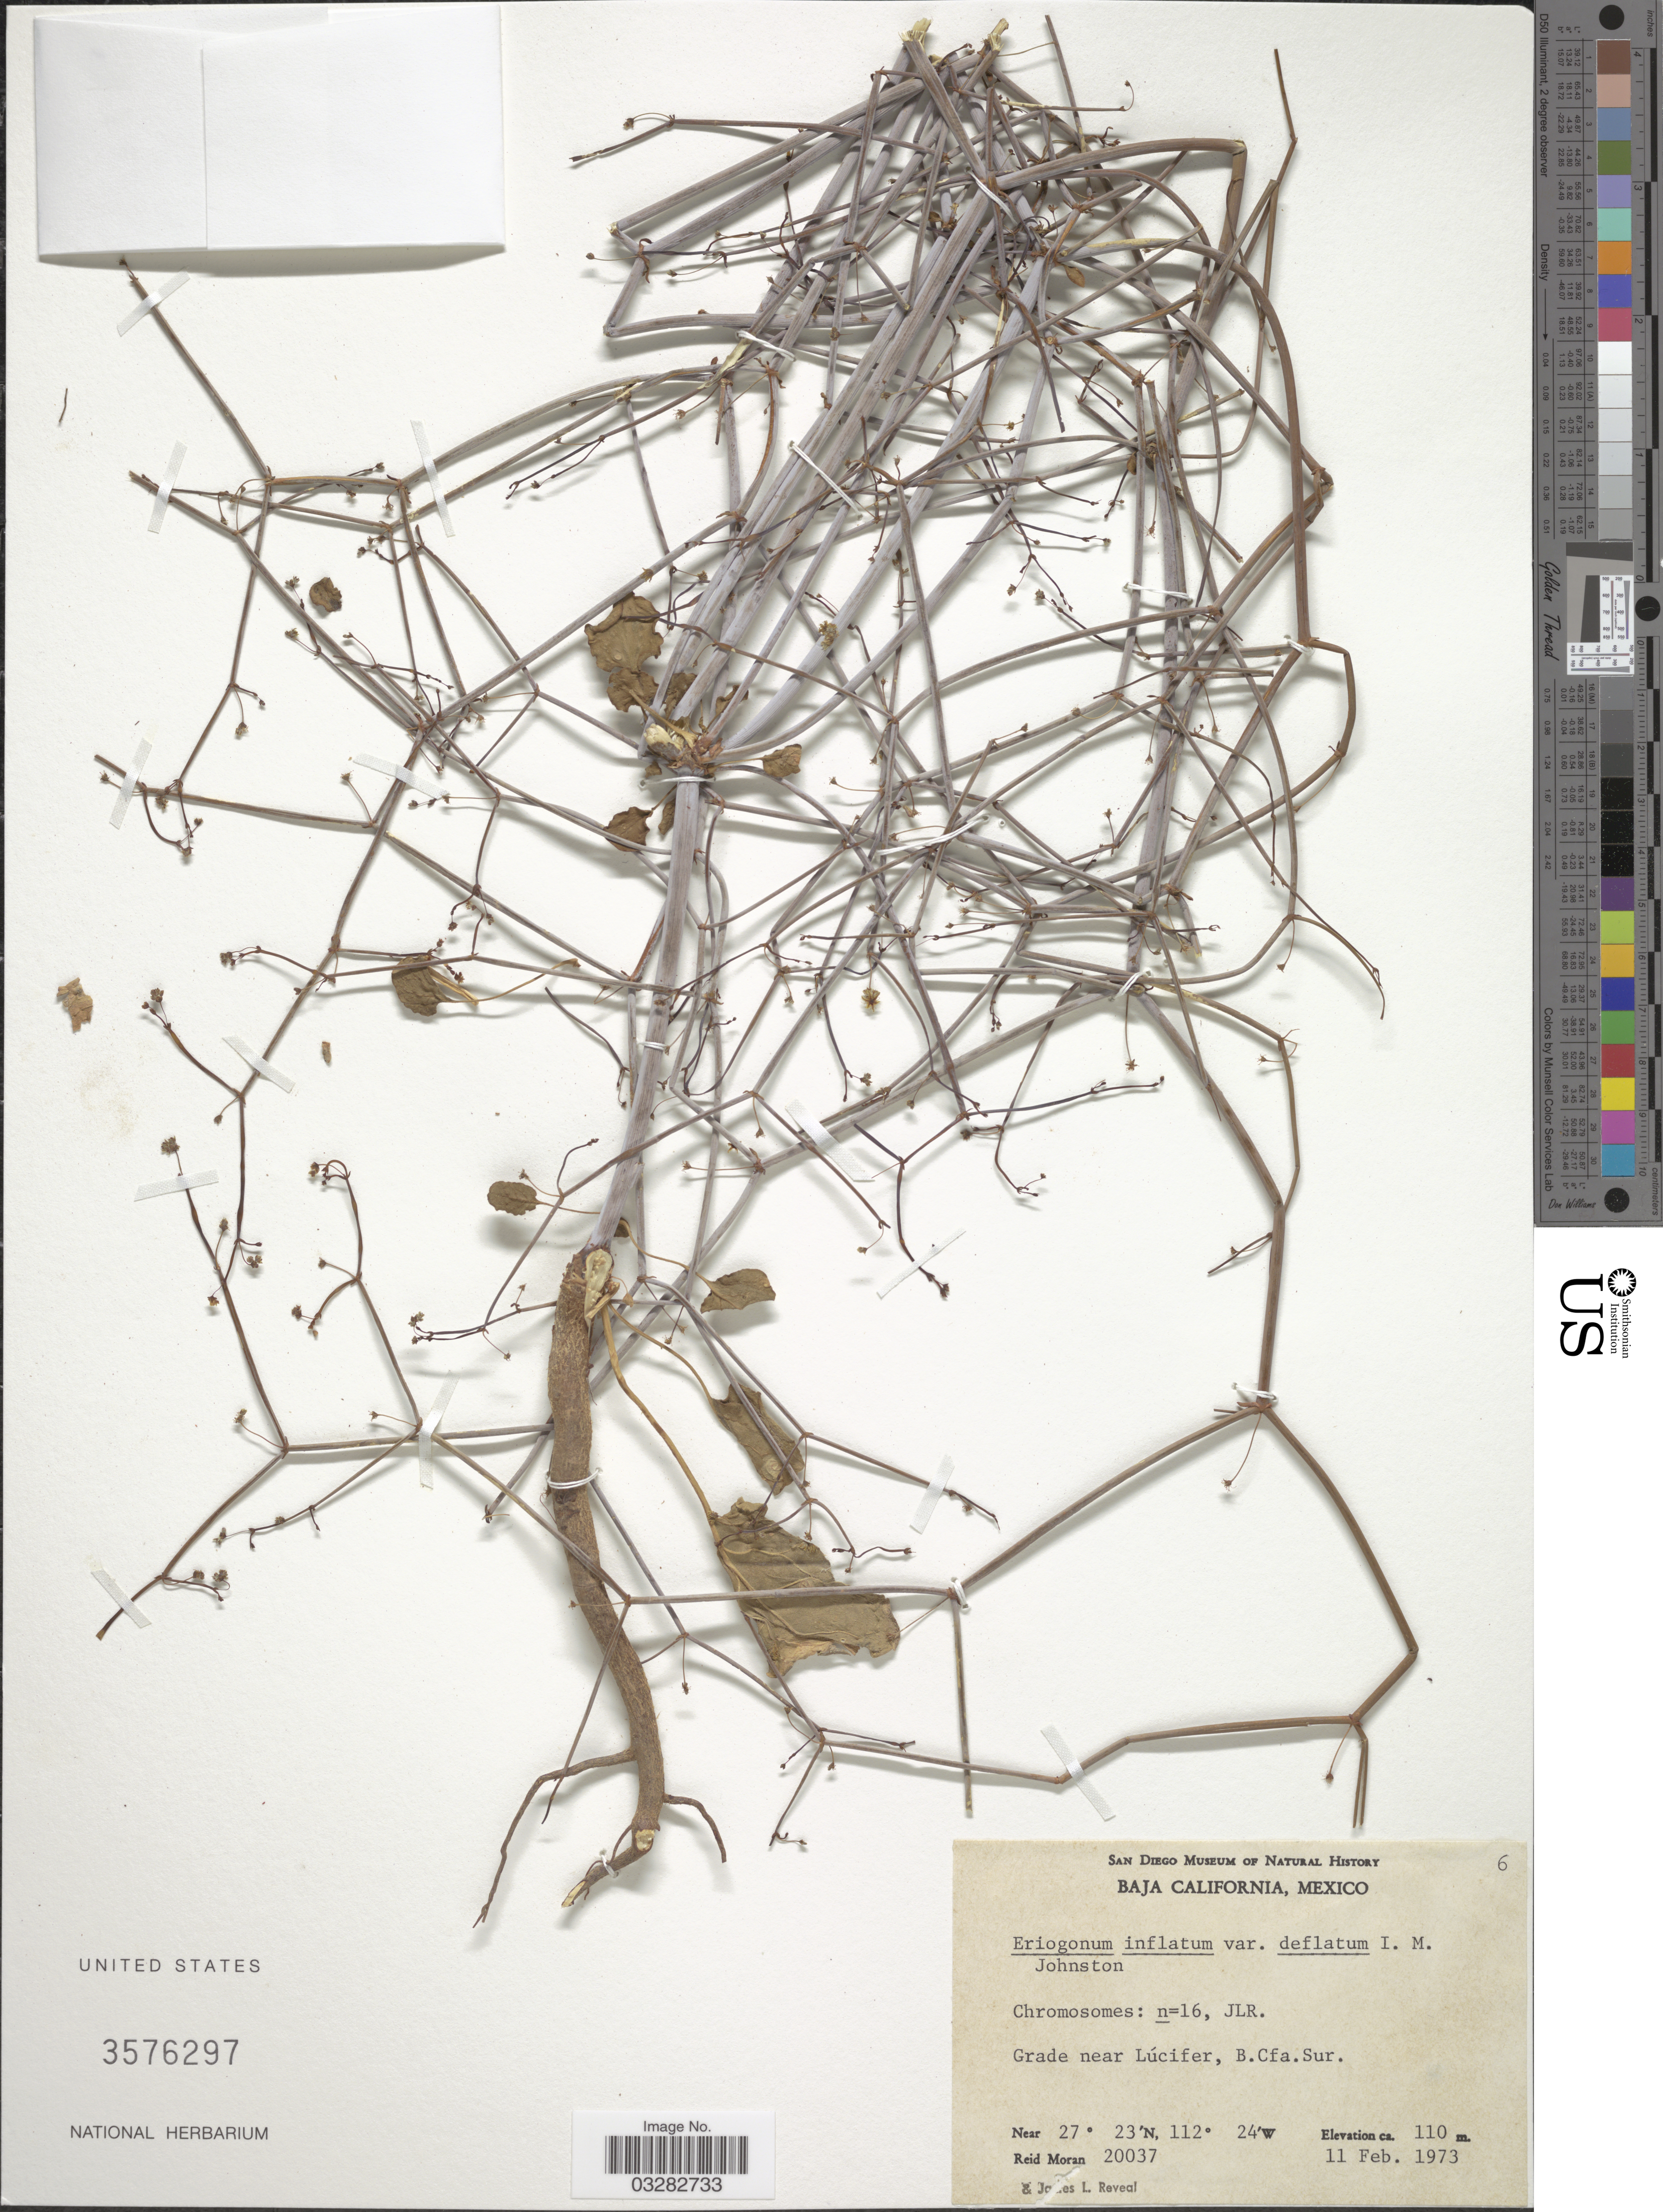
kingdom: Plantae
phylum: Tracheophyta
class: Magnoliopsida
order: Caryophyllales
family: Polygonaceae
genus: Eriogonum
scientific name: Eriogonum inflatum var. deflatum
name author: I.M. Johnst.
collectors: R. V. Moran & J. L. Reveal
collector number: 20037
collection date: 1973-02-11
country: Mexico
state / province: Baja California Sur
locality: Near Lúcifer, B. Cfa. Sur.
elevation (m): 110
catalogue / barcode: US 3576297